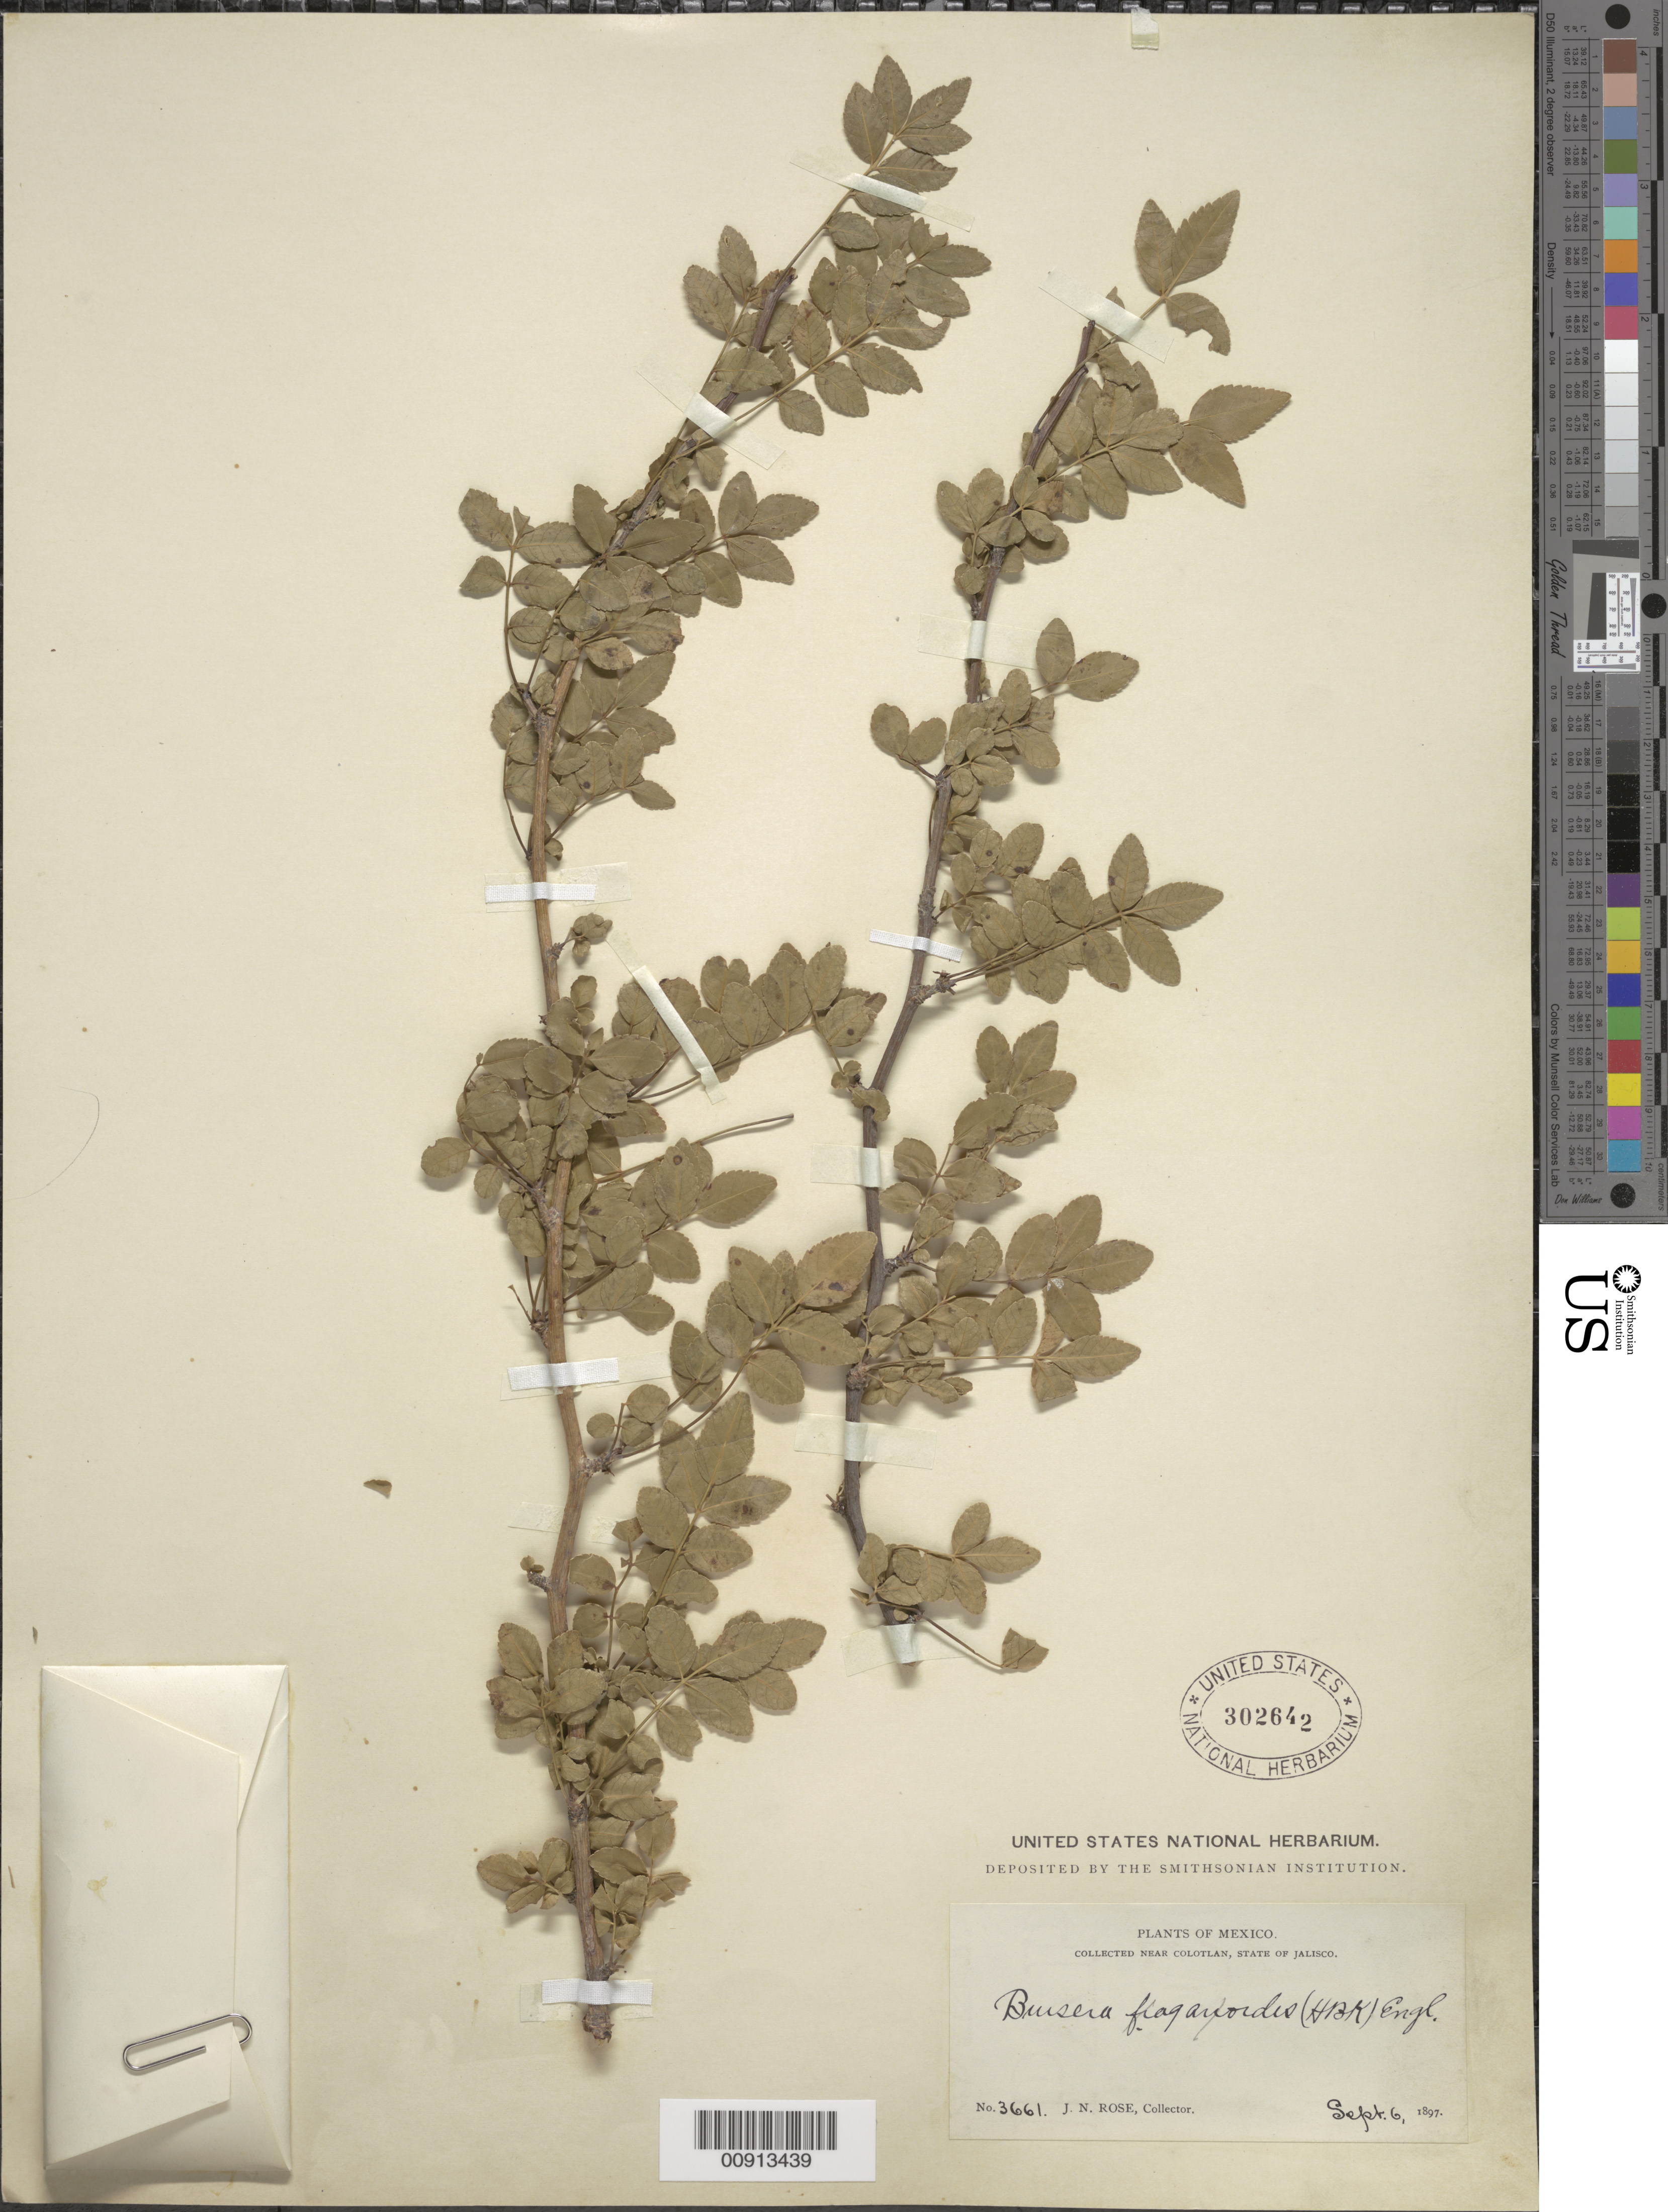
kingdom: Plantae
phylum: Tracheophyta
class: Magnoliopsida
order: Sapindales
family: Burseraceae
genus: Bursera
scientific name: Bursera inaguensis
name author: Britton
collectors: J. N. Rose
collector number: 3661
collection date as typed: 06 Sep 1897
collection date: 1897-09-06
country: Mexico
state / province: Jalisco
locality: Near Colotlan, State of Jalisco.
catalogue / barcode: US 302642